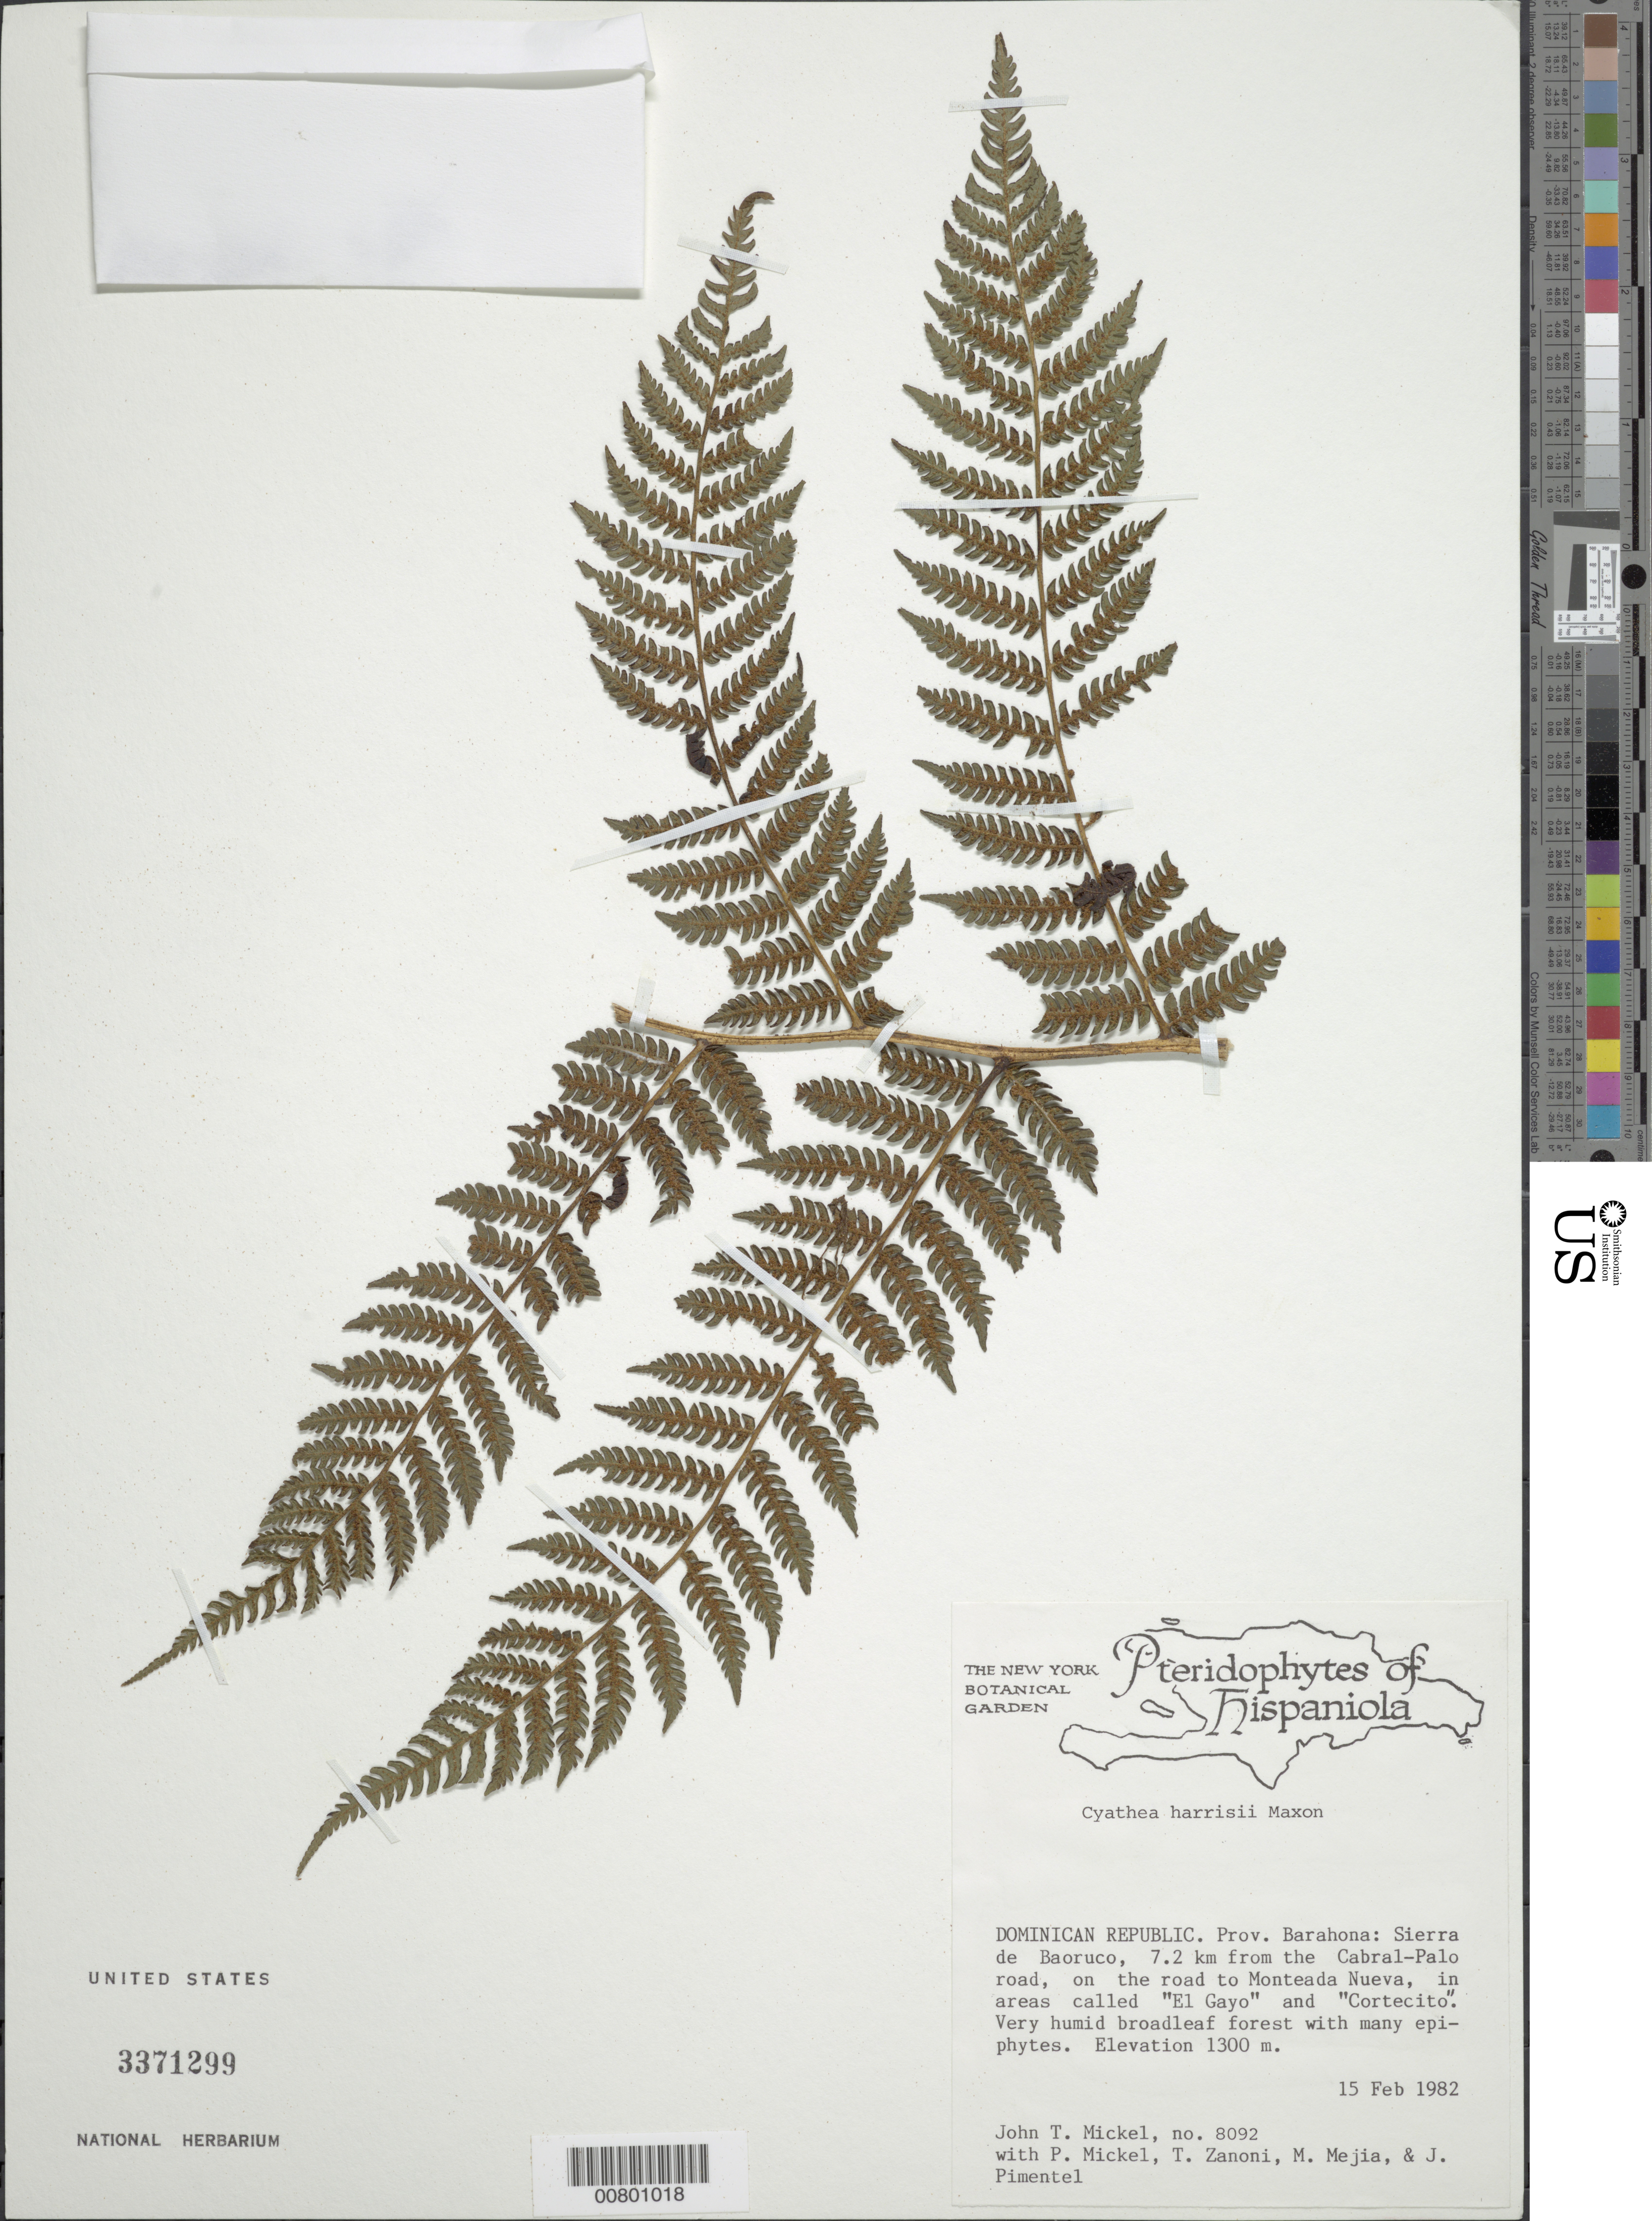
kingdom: Plantae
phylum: Tracheophyta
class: Polypodiopsida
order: Cyatheales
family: Cyatheaceae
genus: Cyathea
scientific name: Cyathea harrisii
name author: Maxon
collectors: J. T. Mickel, P. Mickel, T. A. Zanoni, M. Mejia & J. Pimentel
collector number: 8092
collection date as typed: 15 Feb 1982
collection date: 1982-02-15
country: Dominican Republic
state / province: Barahona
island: Hispaniola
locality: Sierra de Baoruco, 7.2 km from Cabral-Palo road, on road to Monteada Nueva, areas called "El Gayo" and "Cortecito"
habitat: Very humid broadleaf forest with many epiphytes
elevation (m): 1300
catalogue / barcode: US 3371299